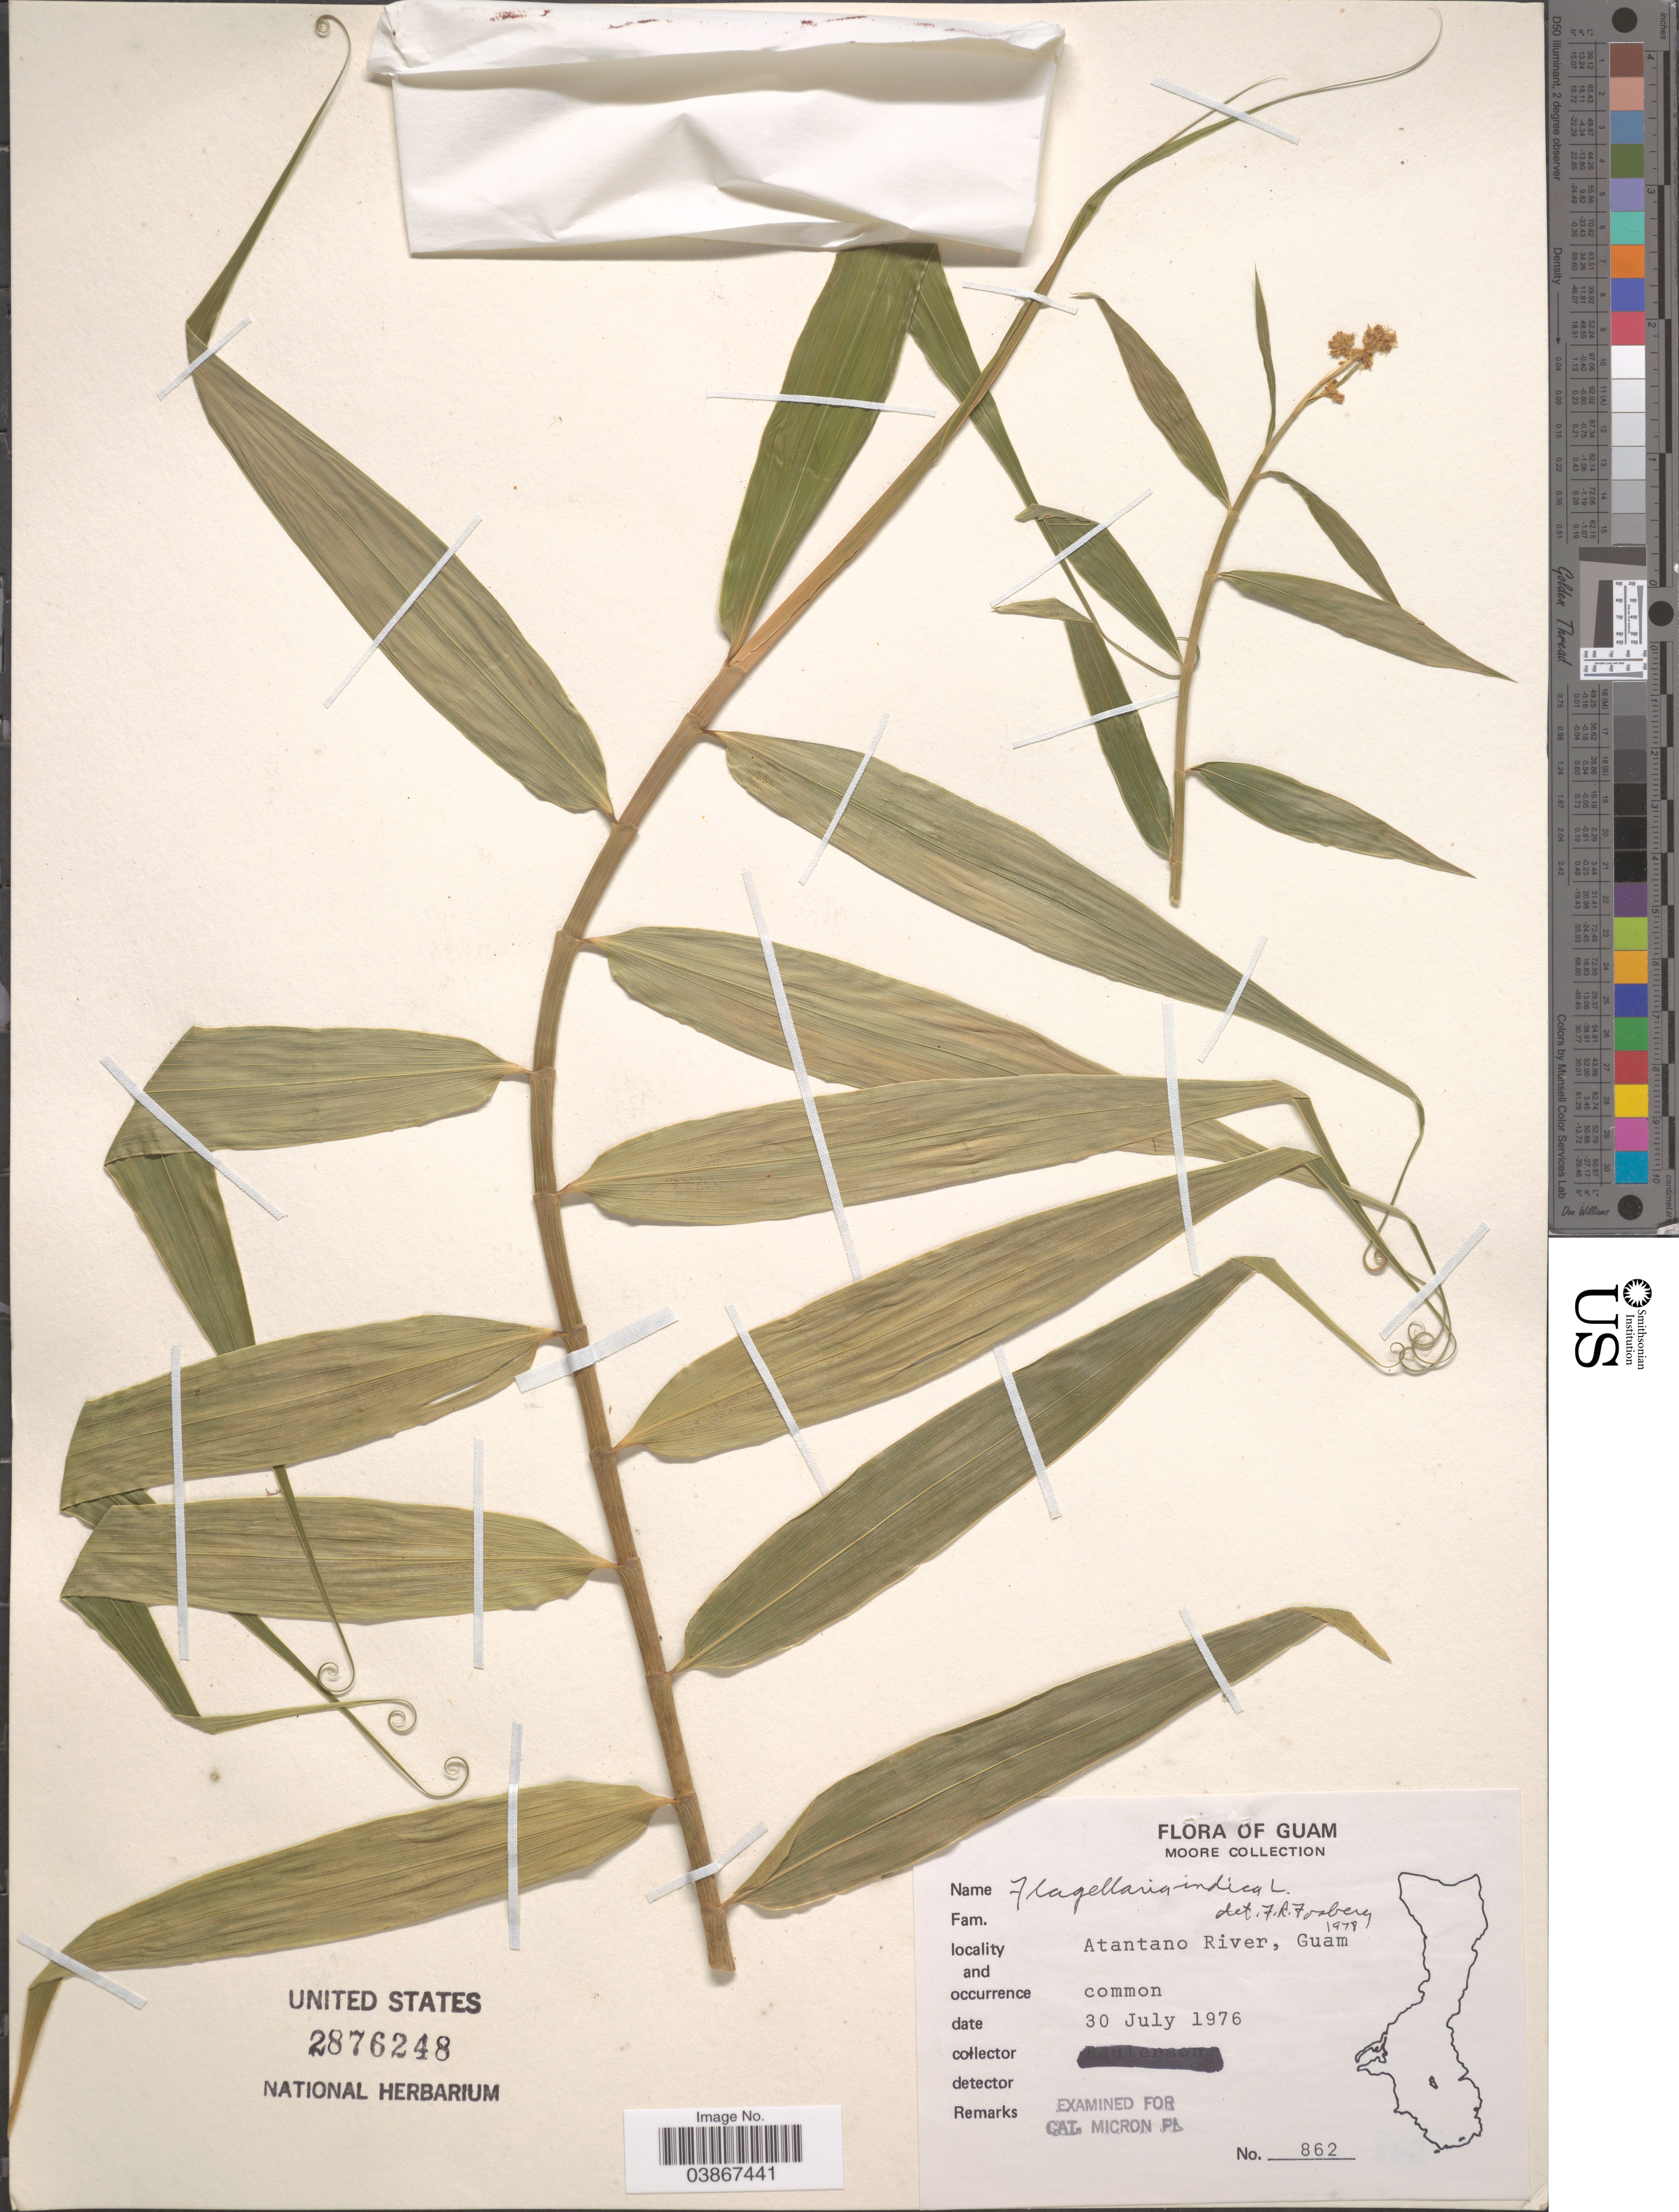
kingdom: Plantae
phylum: Tracheophyta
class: Liliopsida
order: Poales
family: Flagellariaceae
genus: Flagellaria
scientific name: Flagellaria indica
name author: L.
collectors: -. Moore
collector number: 862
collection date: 1976-07-30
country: Guam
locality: Atantano River, Guam.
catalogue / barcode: US 2876248